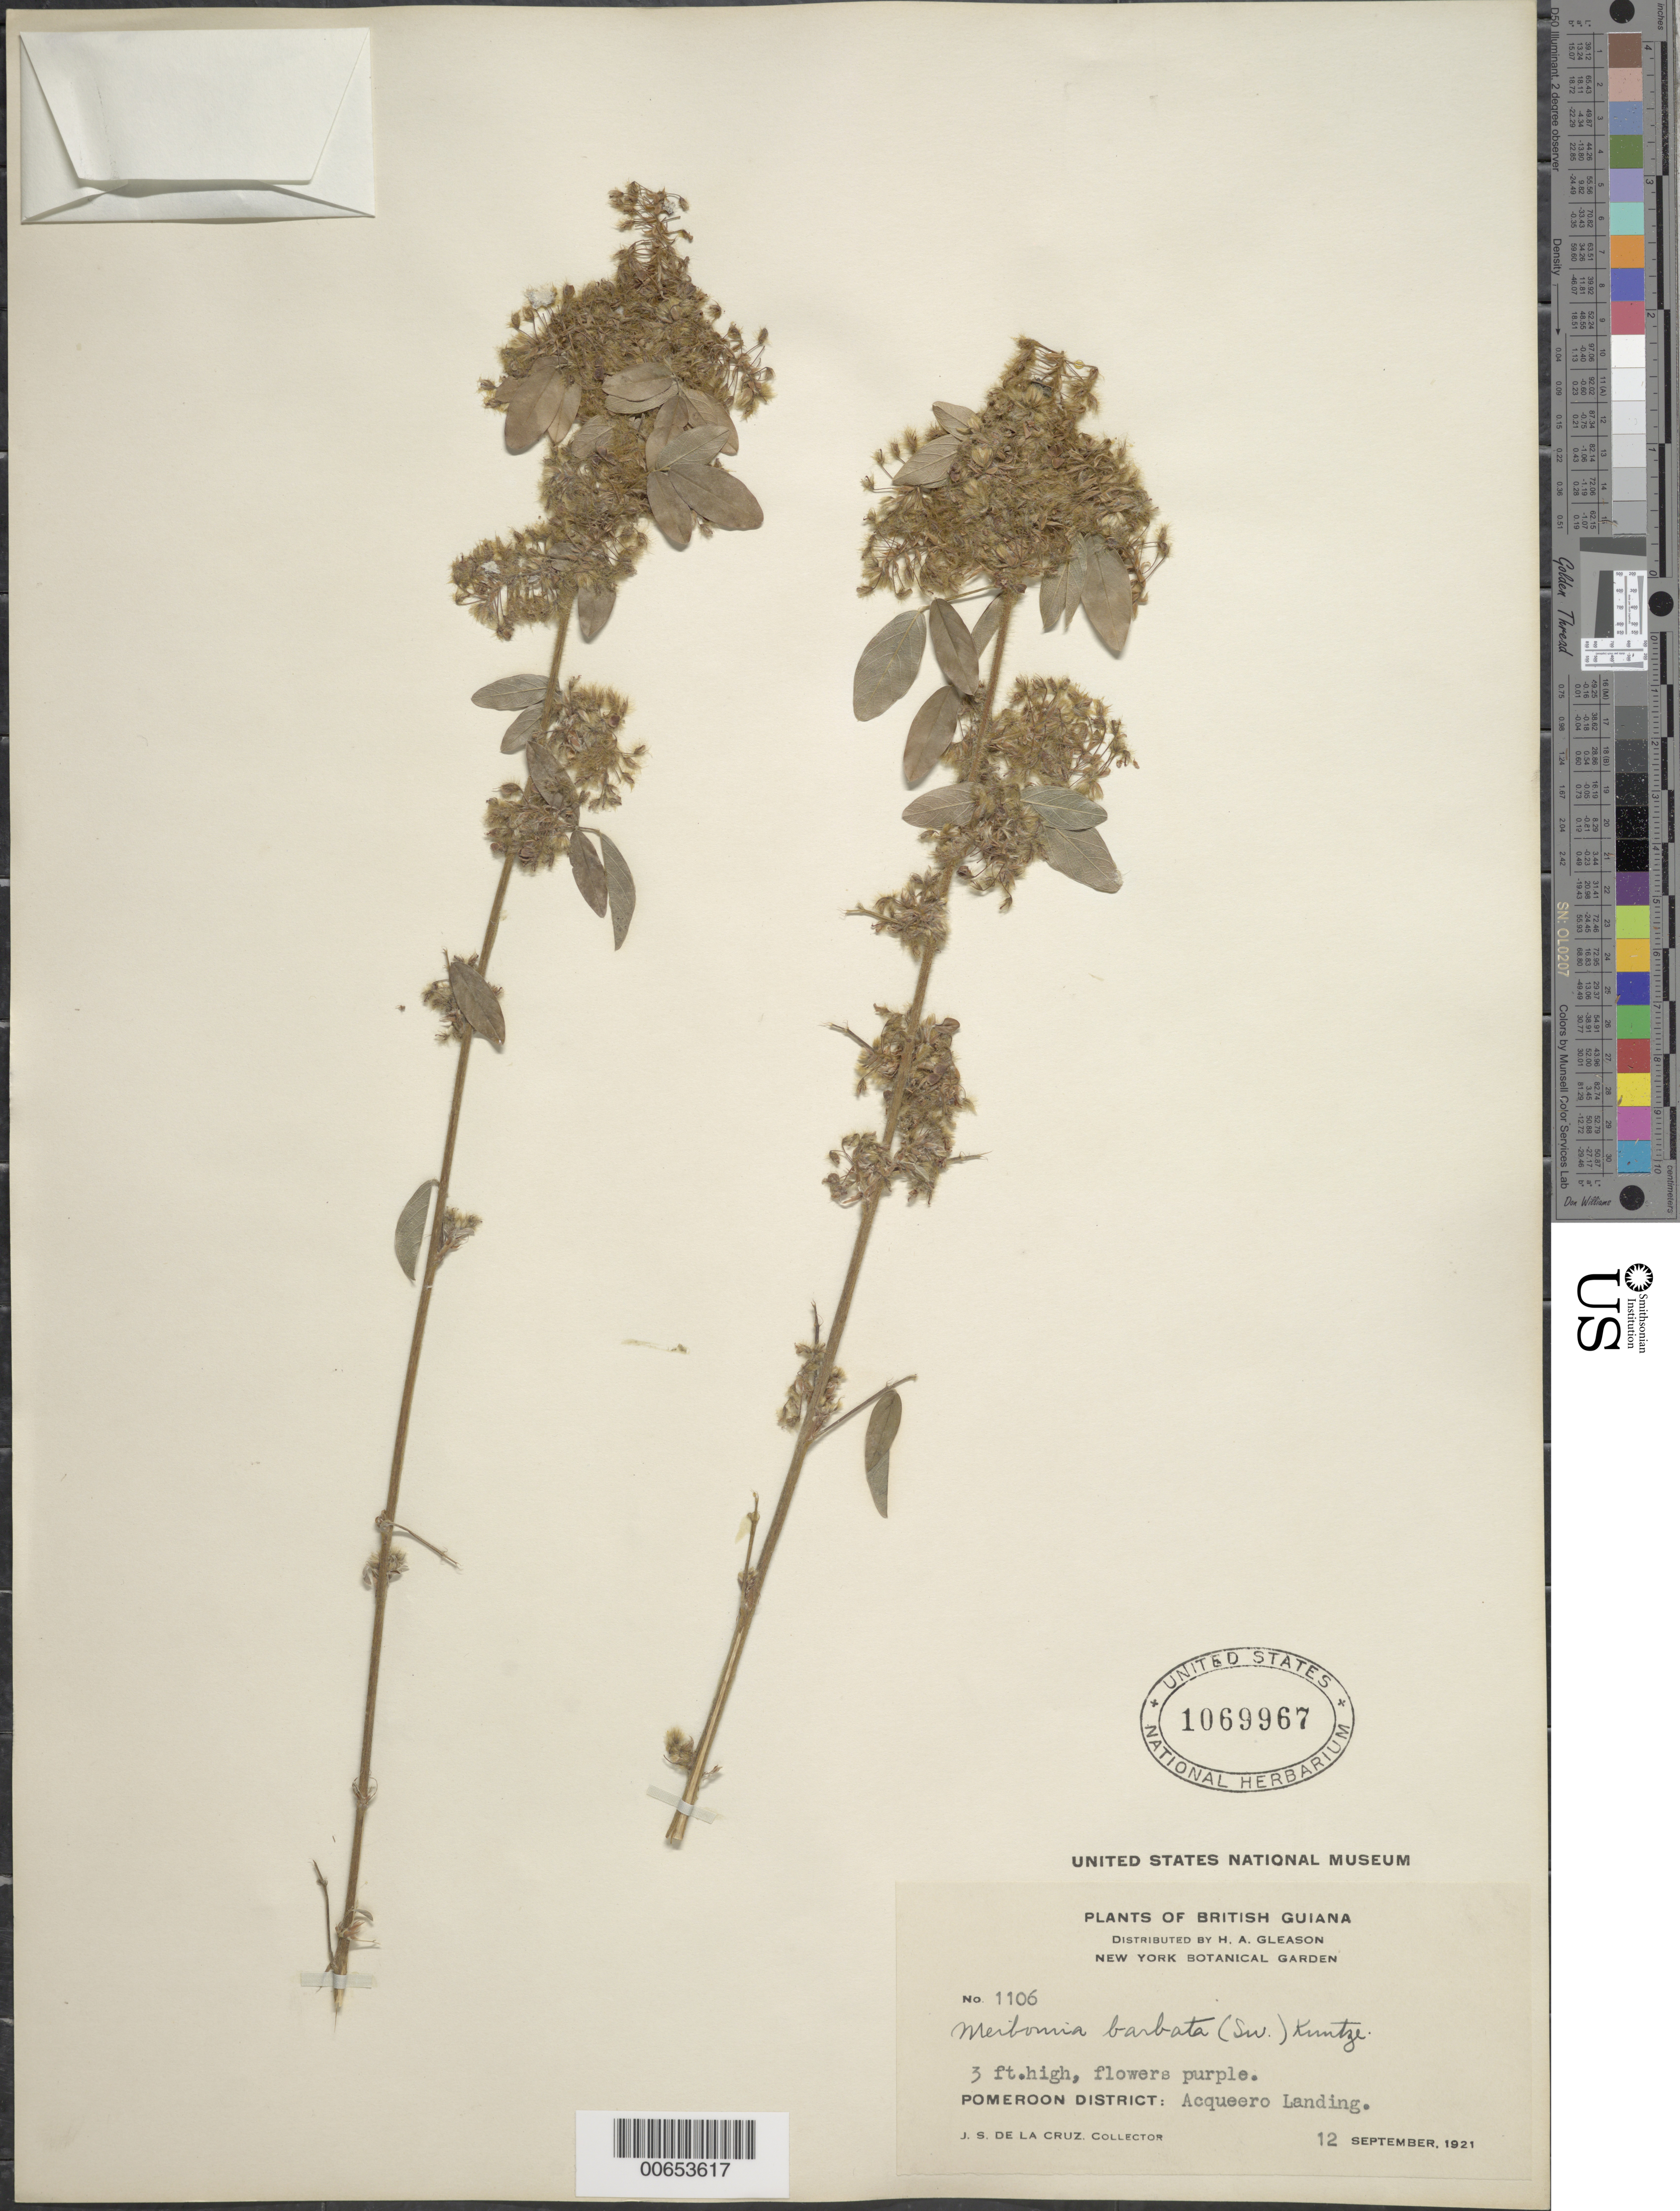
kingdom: Plantae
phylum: Tracheophyta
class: Magnoliopsida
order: Fabales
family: Fabaceae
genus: Grona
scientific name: Grona barbata var. barbata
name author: (L.) H. Ohashi & K. Ohashi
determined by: Strong, Mark T., (BOT), Smithsonian Institution - National Museum of Natural History (UNITED STATES)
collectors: J. S. de la Cruz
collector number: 1106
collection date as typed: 12-Sep-21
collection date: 1921-09-12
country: Guyana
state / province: Barima-Waini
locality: Acqueero Landing, Pomeroon Dist.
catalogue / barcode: US 1069967